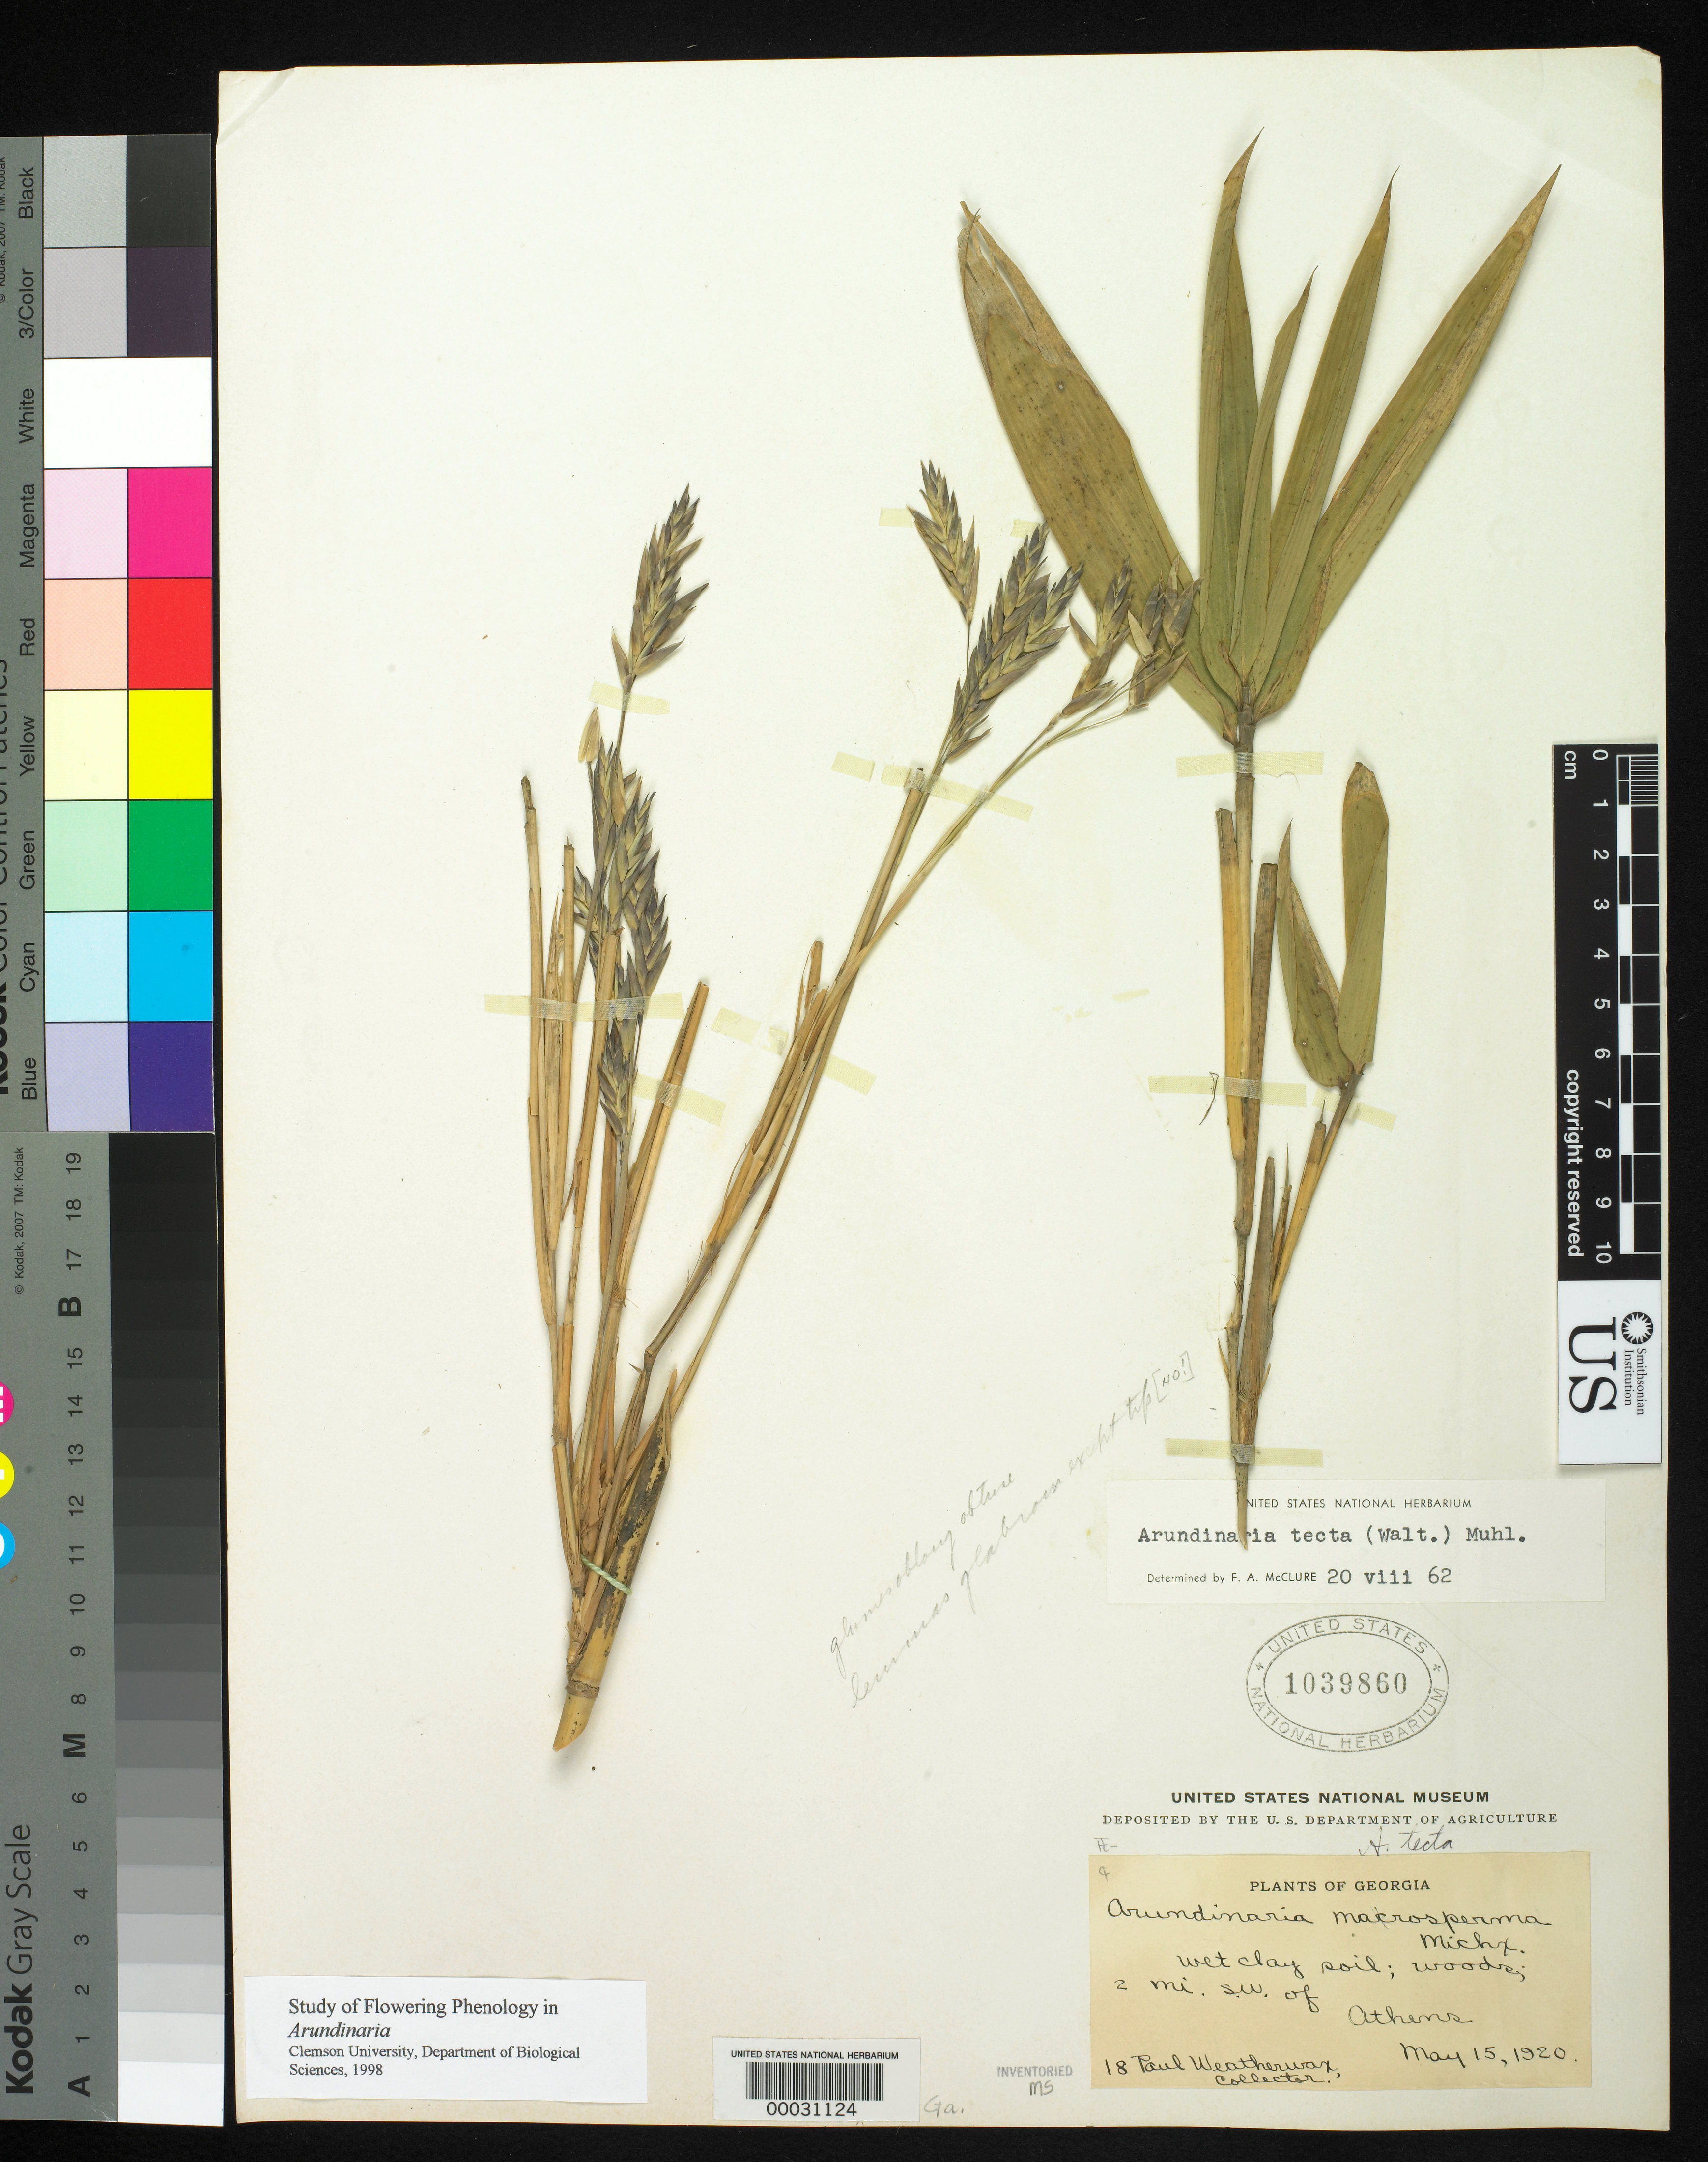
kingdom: Plantae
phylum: Tracheophyta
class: Liliopsida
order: Poales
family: Poaceae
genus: Arundinaria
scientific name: Arundinaria tecta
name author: (Walter) Muhl.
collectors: P. Weatherwax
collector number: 18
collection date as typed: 15 May 1920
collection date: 1920-05-15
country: United States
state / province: Georgia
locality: Athens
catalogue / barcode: US 1039860